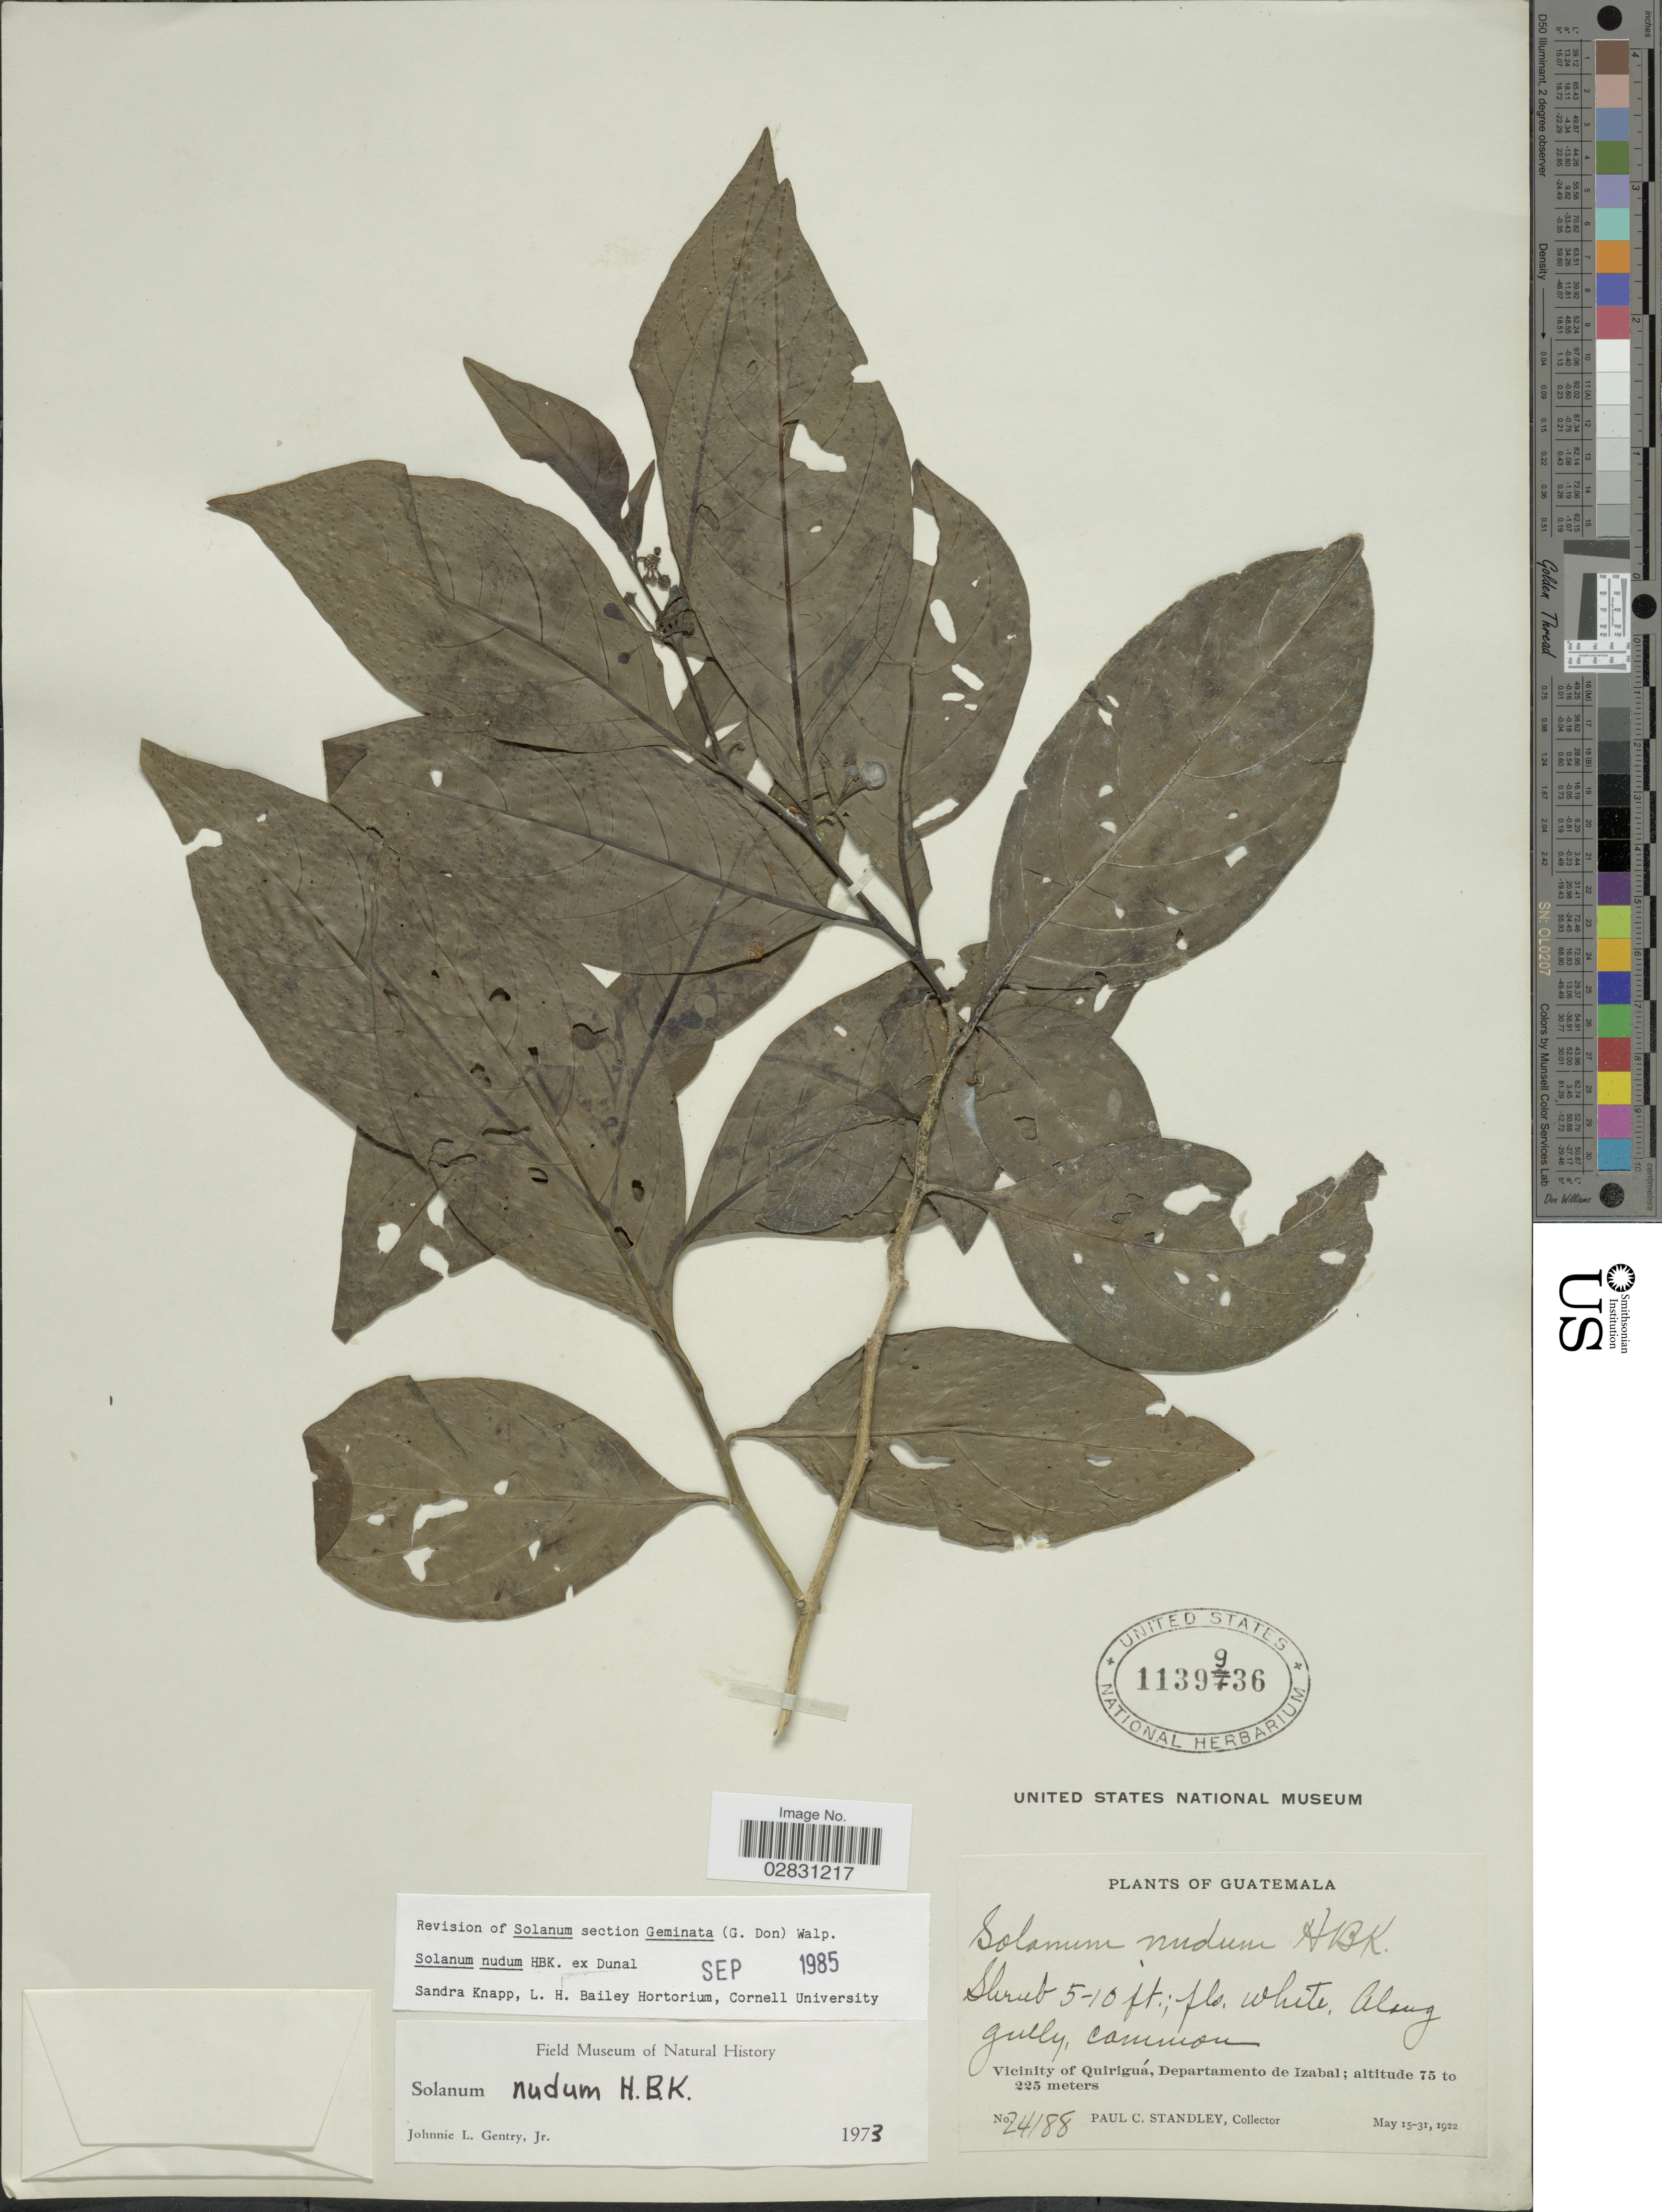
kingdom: Plantae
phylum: Tracheophyta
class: Magnoliopsida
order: Solanales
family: Solanaceae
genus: Solanum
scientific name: Solanum nudum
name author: Humb. & Bonpl. ex Dunal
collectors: P. C. Standley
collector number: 24188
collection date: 1922-05-15/1922-05-31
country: Guatemala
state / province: Izabal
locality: Vicinity of Quiriguá, Departamento de Izabal.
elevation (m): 75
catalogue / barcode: US 1139936